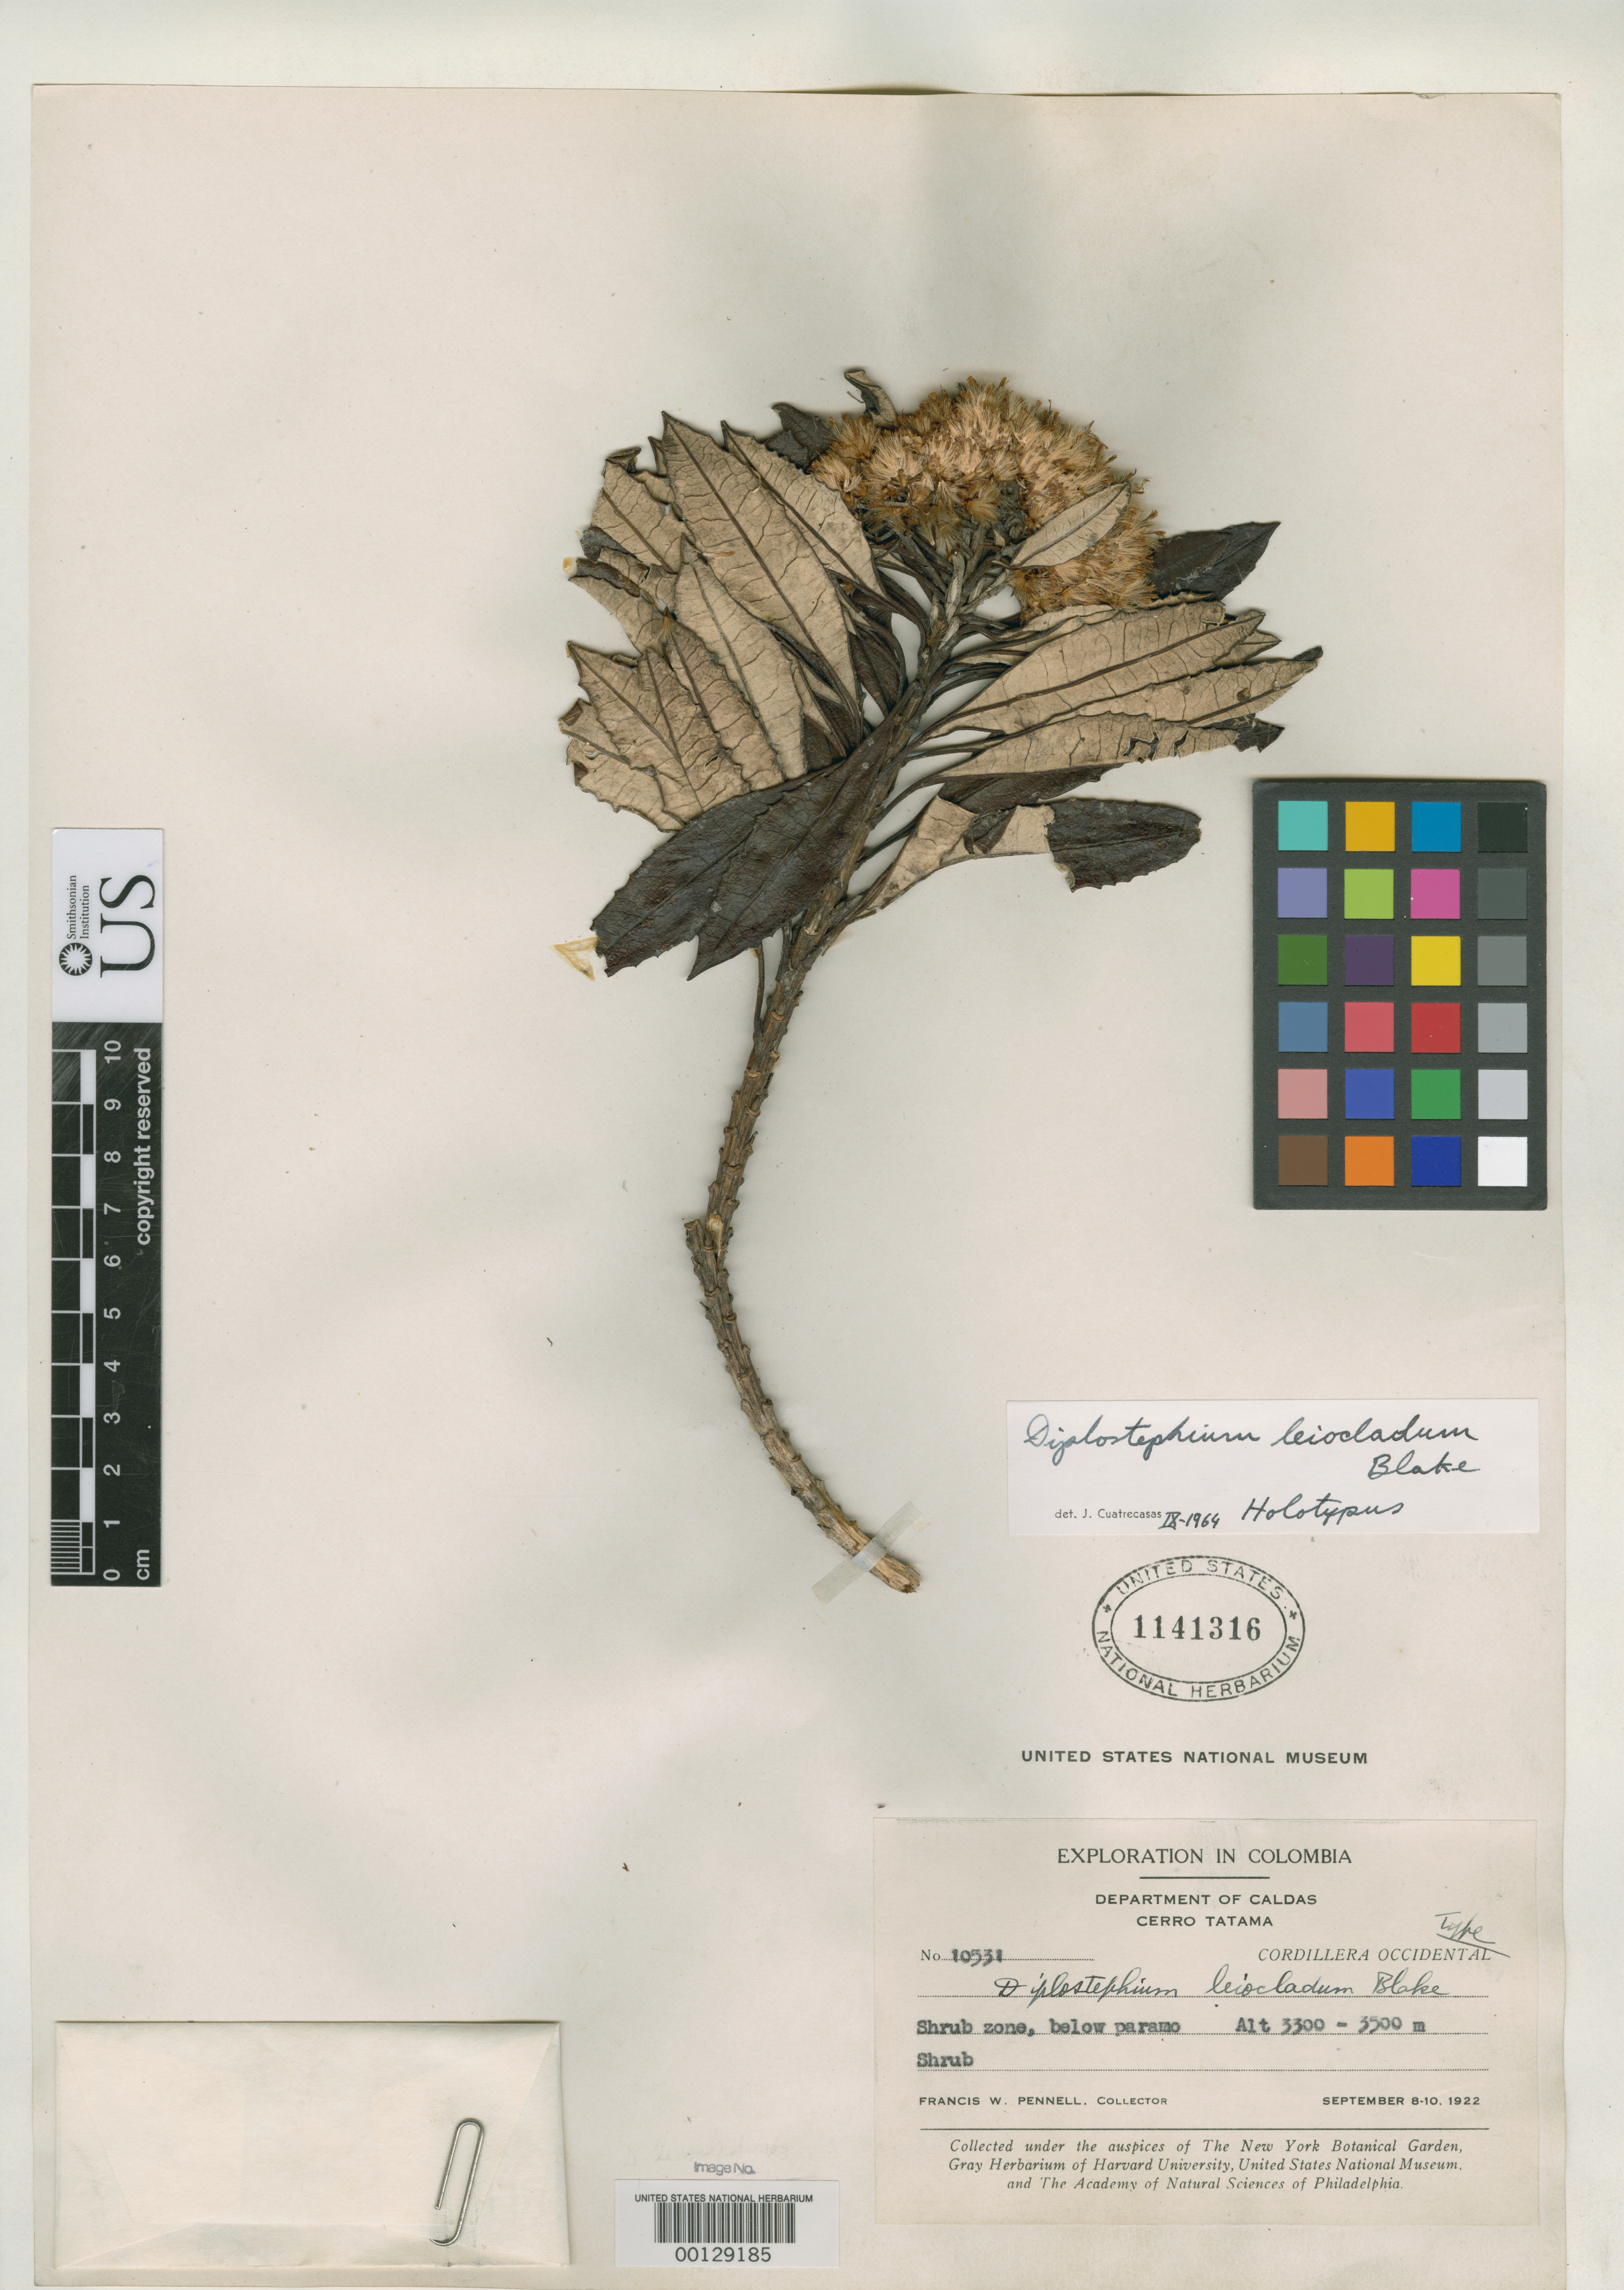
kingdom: Plantae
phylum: Tracheophyta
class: Magnoliopsida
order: Asterales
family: Asteraceae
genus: Diplostephium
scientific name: Diplostephium leiocladum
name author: S.F. Blake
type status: Holotype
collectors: F. W. Pennell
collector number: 10531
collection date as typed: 08 Sep 1922 to 10 Sep 1922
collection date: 1922-09-08/1922-09-10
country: Colombia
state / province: Caldas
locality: Cordillera Occidental, Cerro Tatama, below Páramo.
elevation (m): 3300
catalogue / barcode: US 1141316